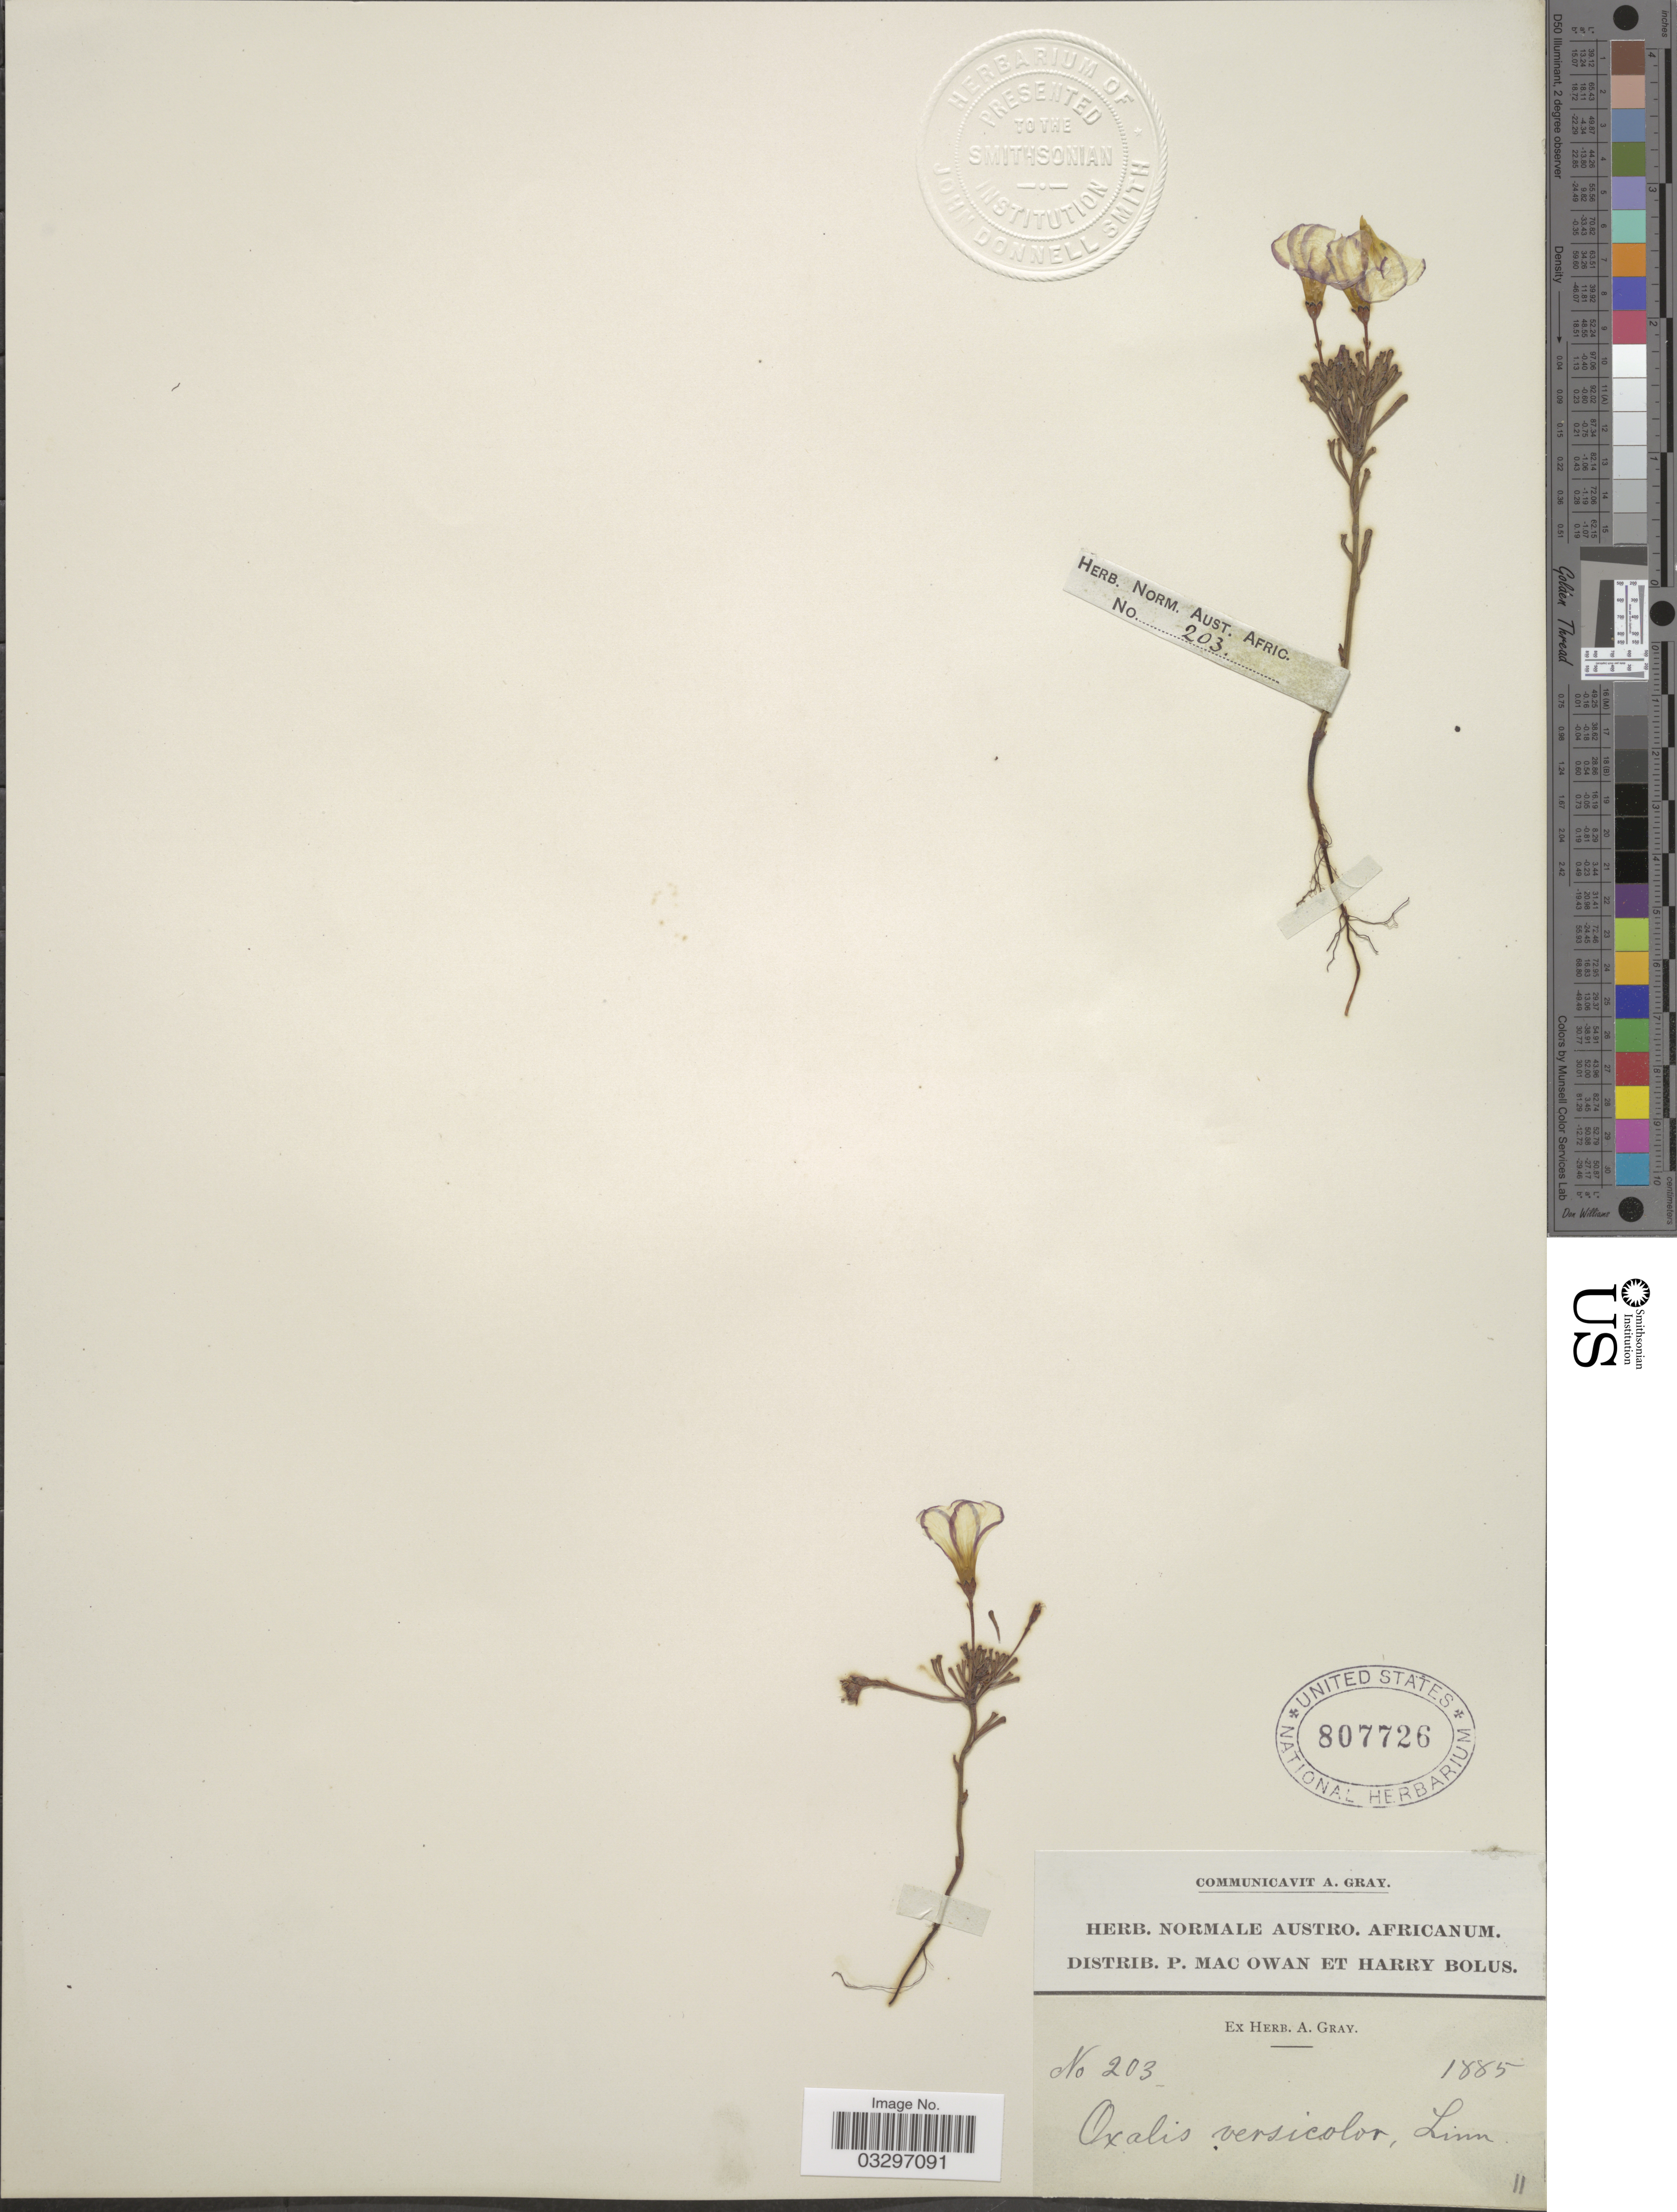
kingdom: Plantae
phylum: Tracheophyta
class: Magnoliopsida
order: Oxalidales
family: Oxalidaceae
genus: Oxalis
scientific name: Oxalis versicolor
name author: L.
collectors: P. MacOwan & H. Bolus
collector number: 203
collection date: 1885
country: South Africa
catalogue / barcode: US 807726